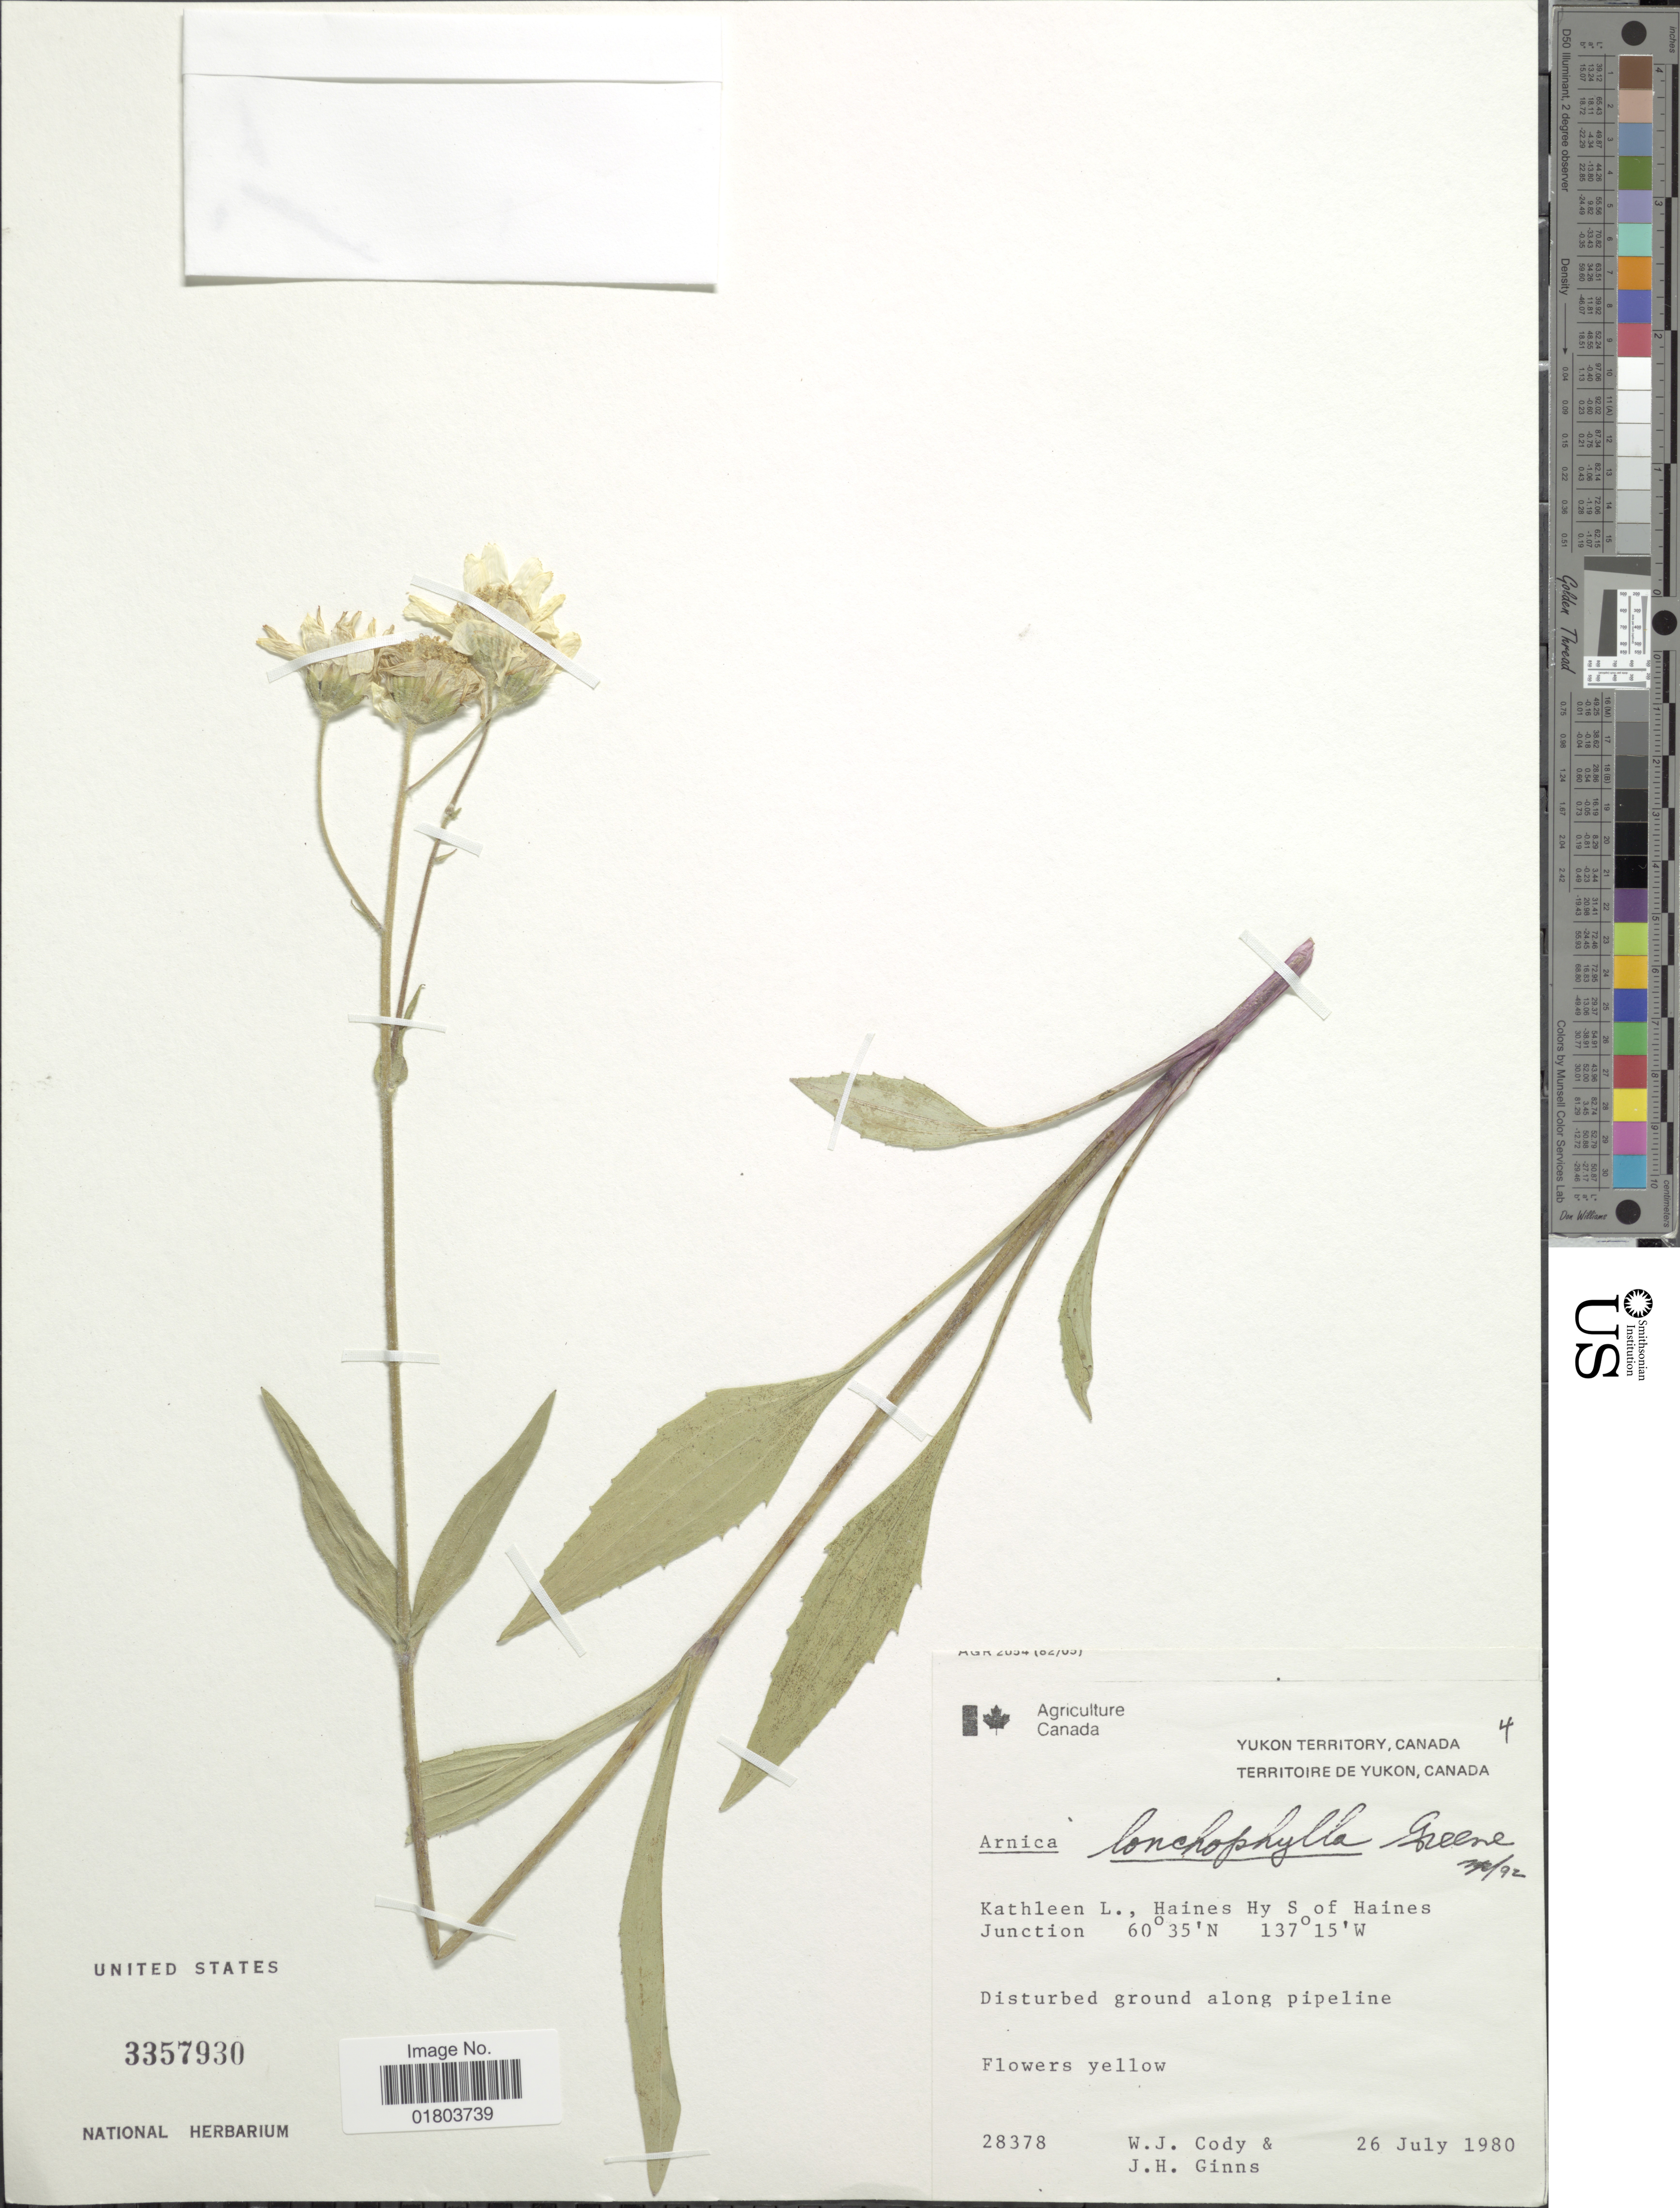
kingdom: Plantae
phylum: Tracheophyta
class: Magnoliopsida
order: Asterales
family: Asteraceae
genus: Arnica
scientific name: Arnica lonchophylla subsp. genuina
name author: Maguire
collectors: W. Cody & J. Ginns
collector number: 28378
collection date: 1980-07-26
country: Canada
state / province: Yukon Territory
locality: Kathleen L., Haines Hy S of Haines Junction. Disturbed ground along pipeline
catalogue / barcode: US 3357930